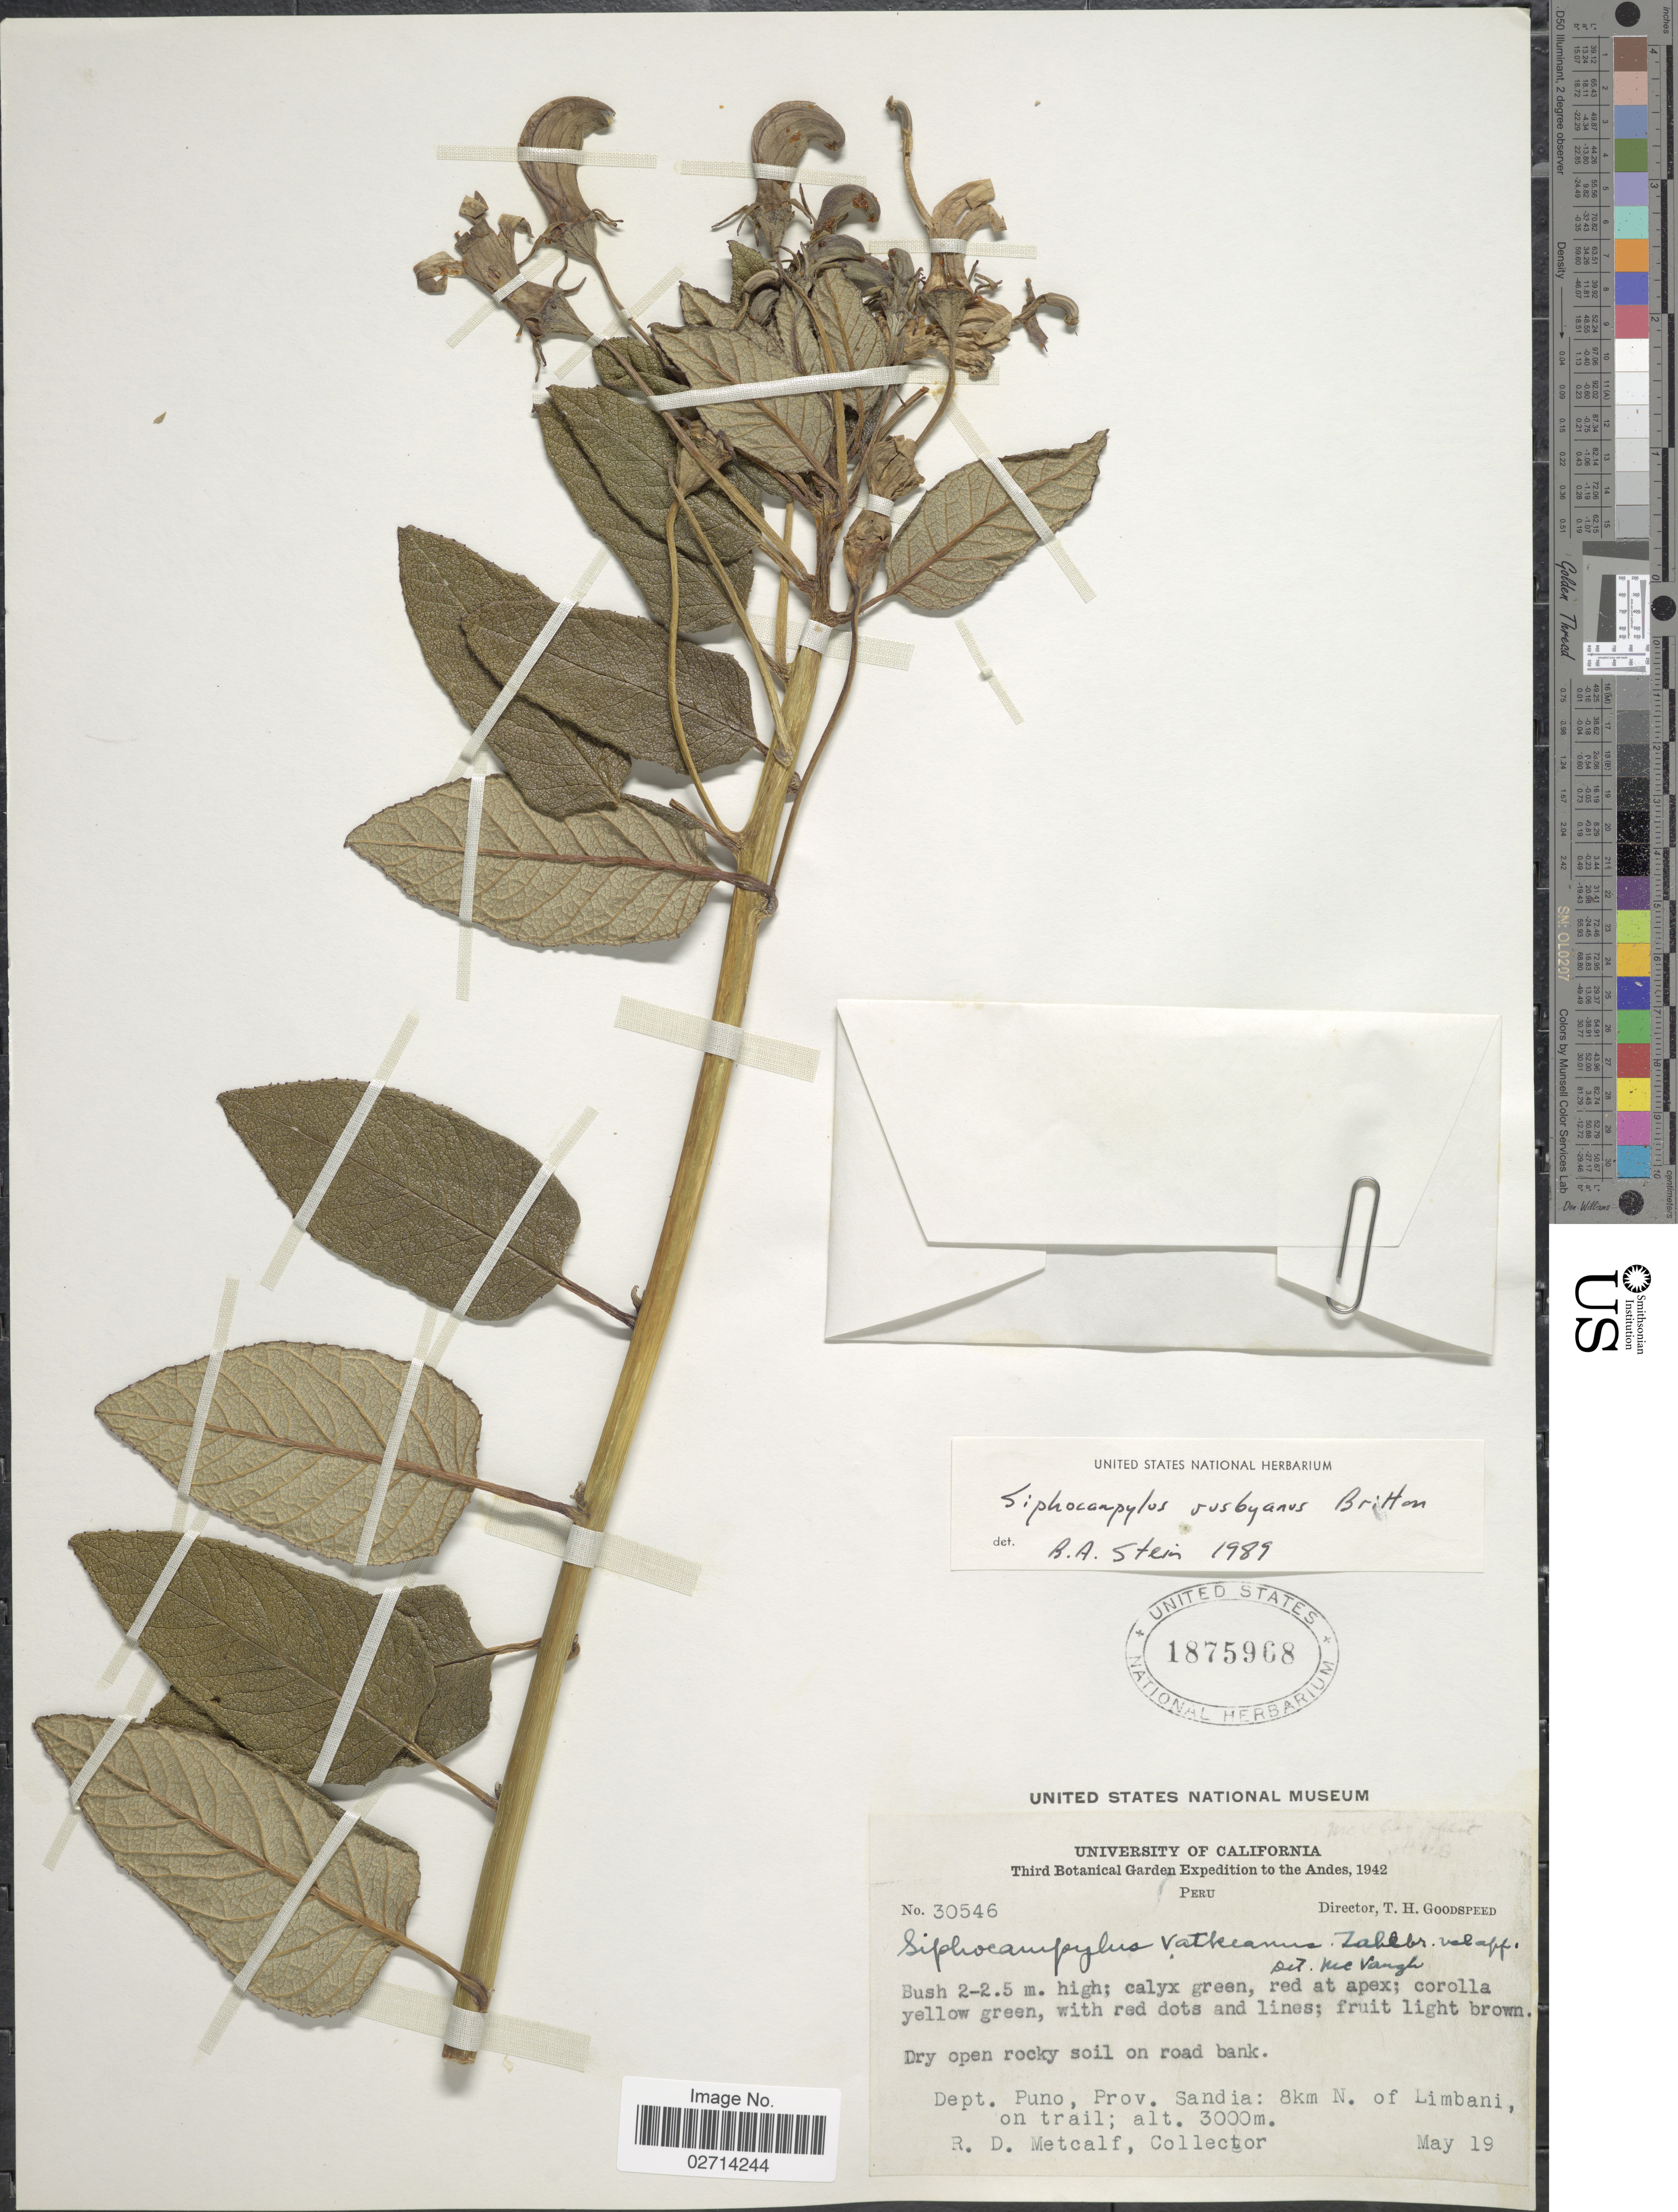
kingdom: Plantae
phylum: Tracheophyta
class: Magnoliopsida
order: Asterales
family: Campanulaceae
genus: Siphocampylus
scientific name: Siphocampylus rusbyanus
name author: Britton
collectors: R. D. Metcalf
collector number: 30546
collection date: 1942-05-19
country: Peru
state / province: Puno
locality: Dry open rocky soil on road bank, Prov. Sandia: 8 km N. of Limbani on trail.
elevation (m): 3000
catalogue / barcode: US 1875968